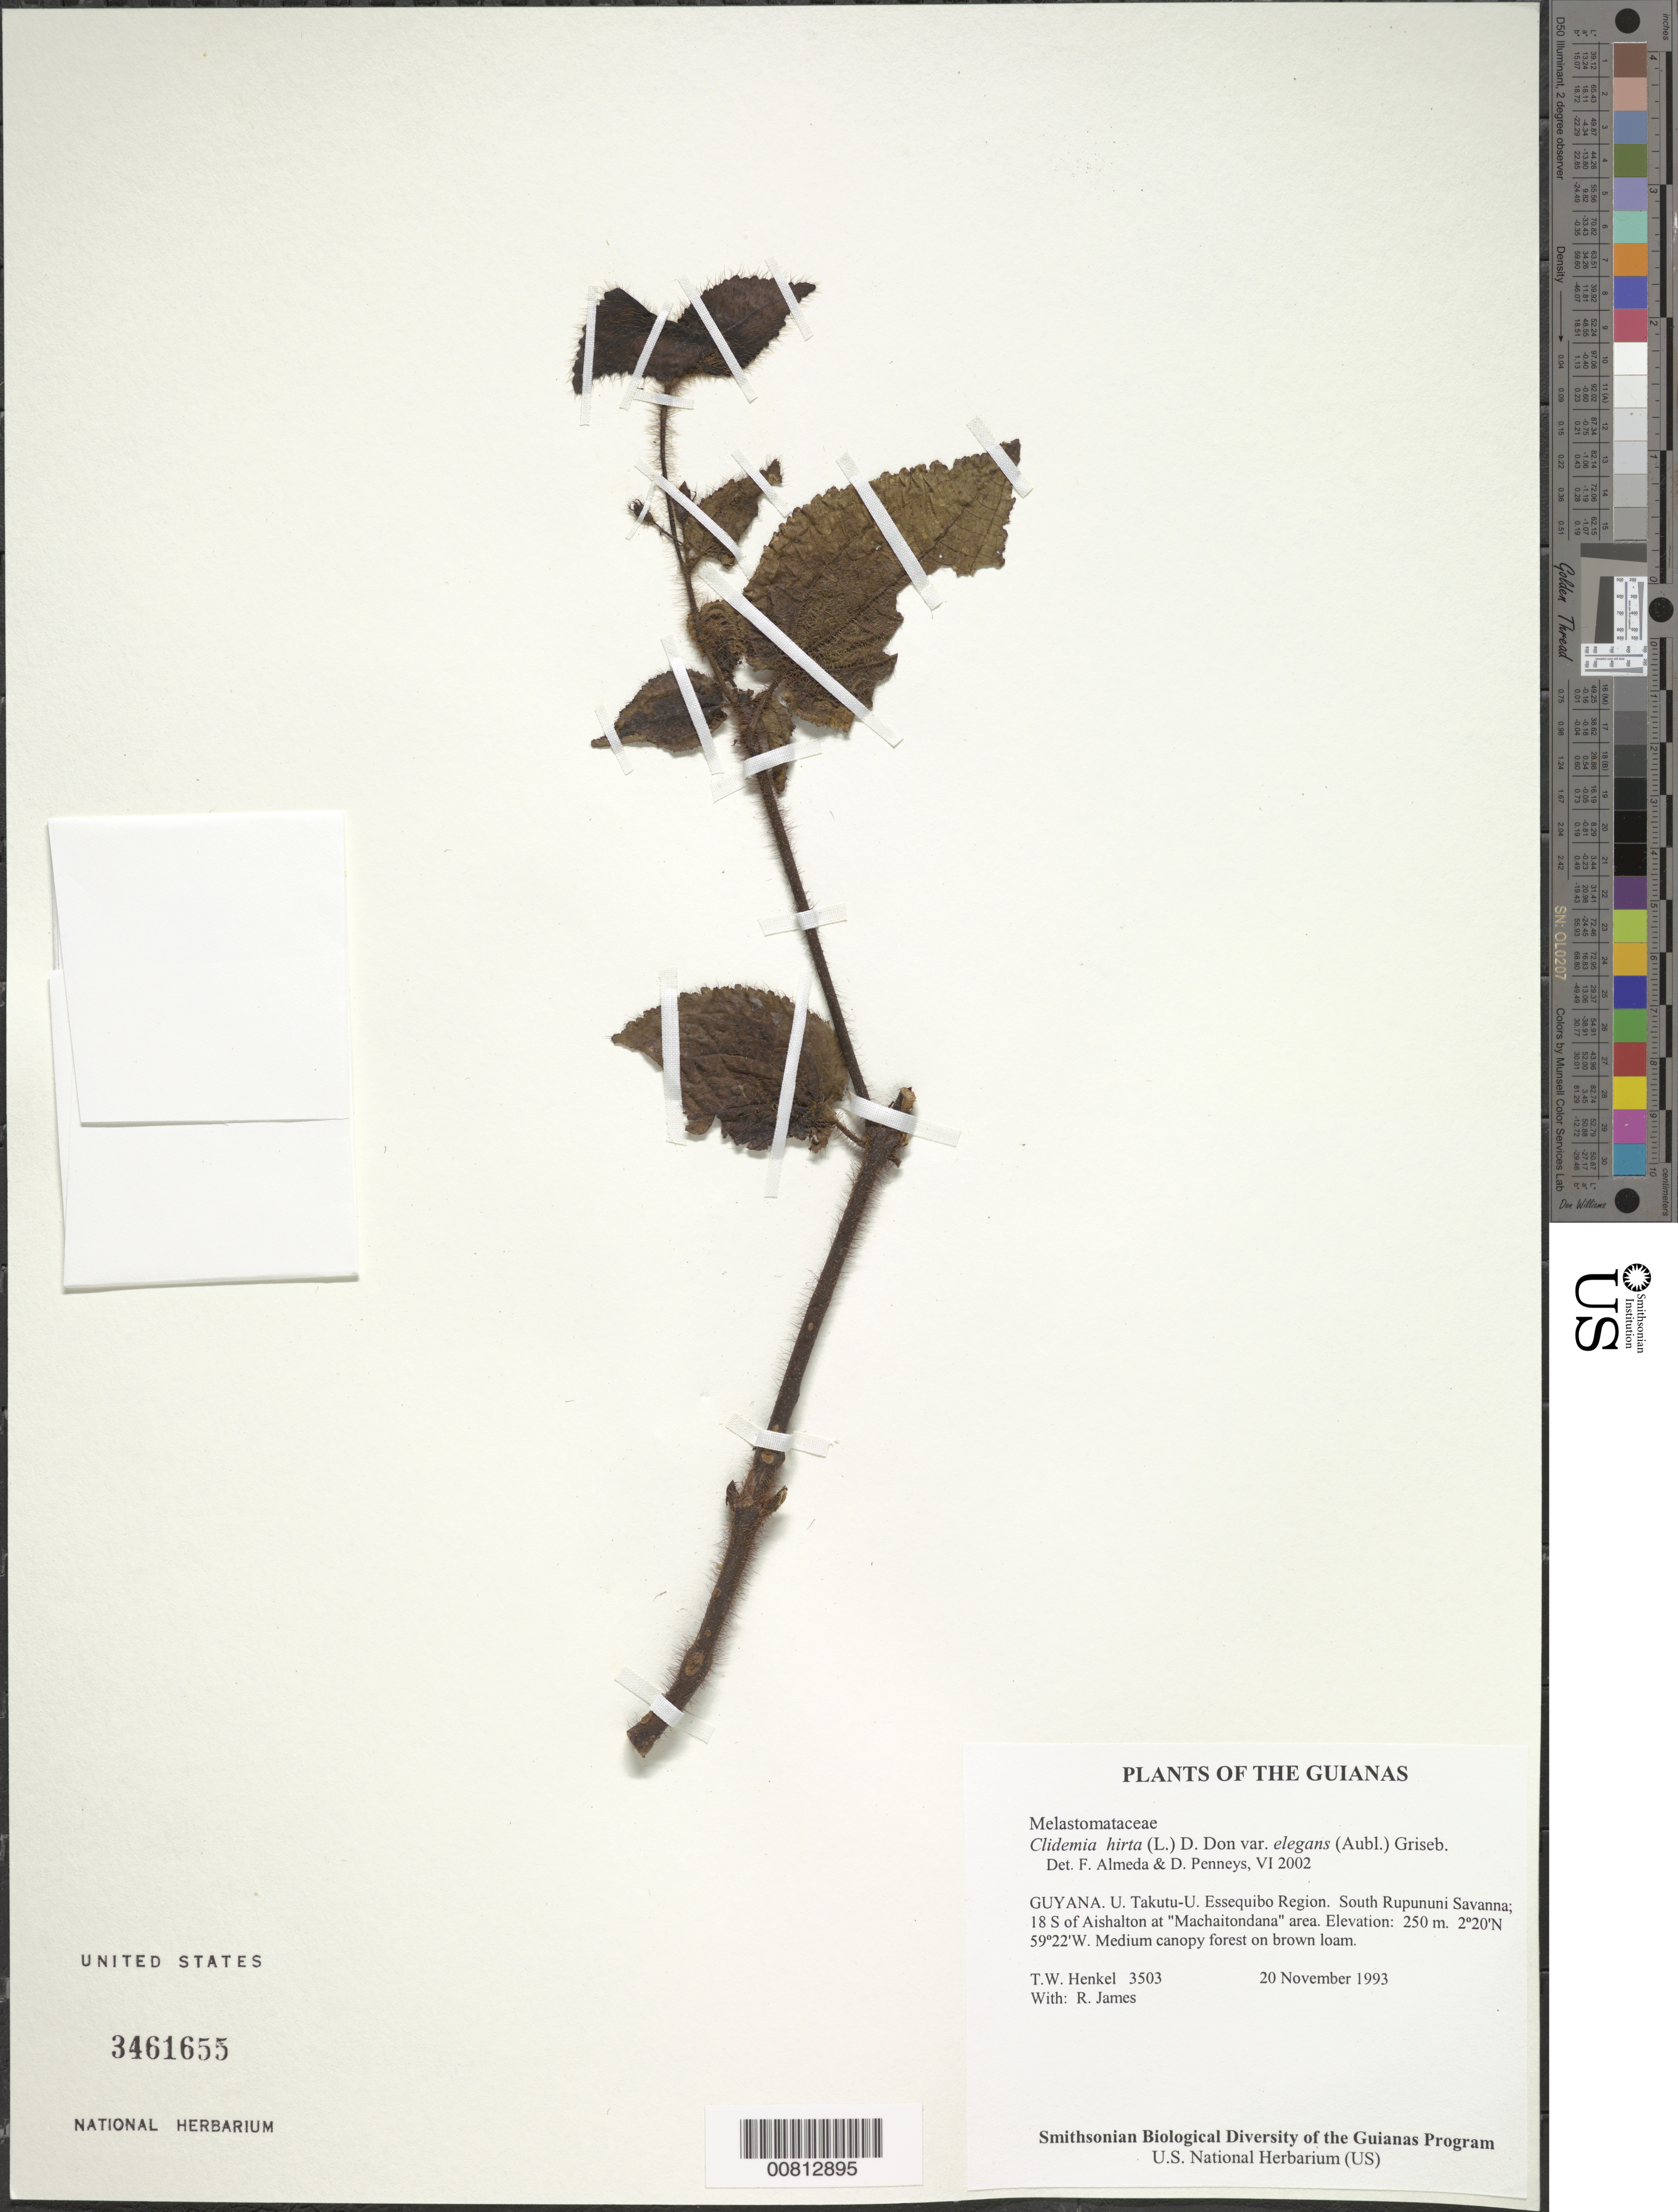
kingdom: Plantae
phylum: Tracheophyta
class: Magnoliopsida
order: Myrtales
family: Melastomataceae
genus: Clidemia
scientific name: Clidemia hirta var. elegans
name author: (Aubl.) Griseb.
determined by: Almeda, F.; Penneys, D. S.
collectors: T. Henkel & R. James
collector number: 3503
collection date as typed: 20 November 1993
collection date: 1993-11-20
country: Guyana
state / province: U. Takutu-U. Essequibo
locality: South Rupununi Savanna; 18 S of Aishalton at "Machaitondana" area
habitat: Medium canopy forest on brown loam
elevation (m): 250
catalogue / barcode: US 3461655